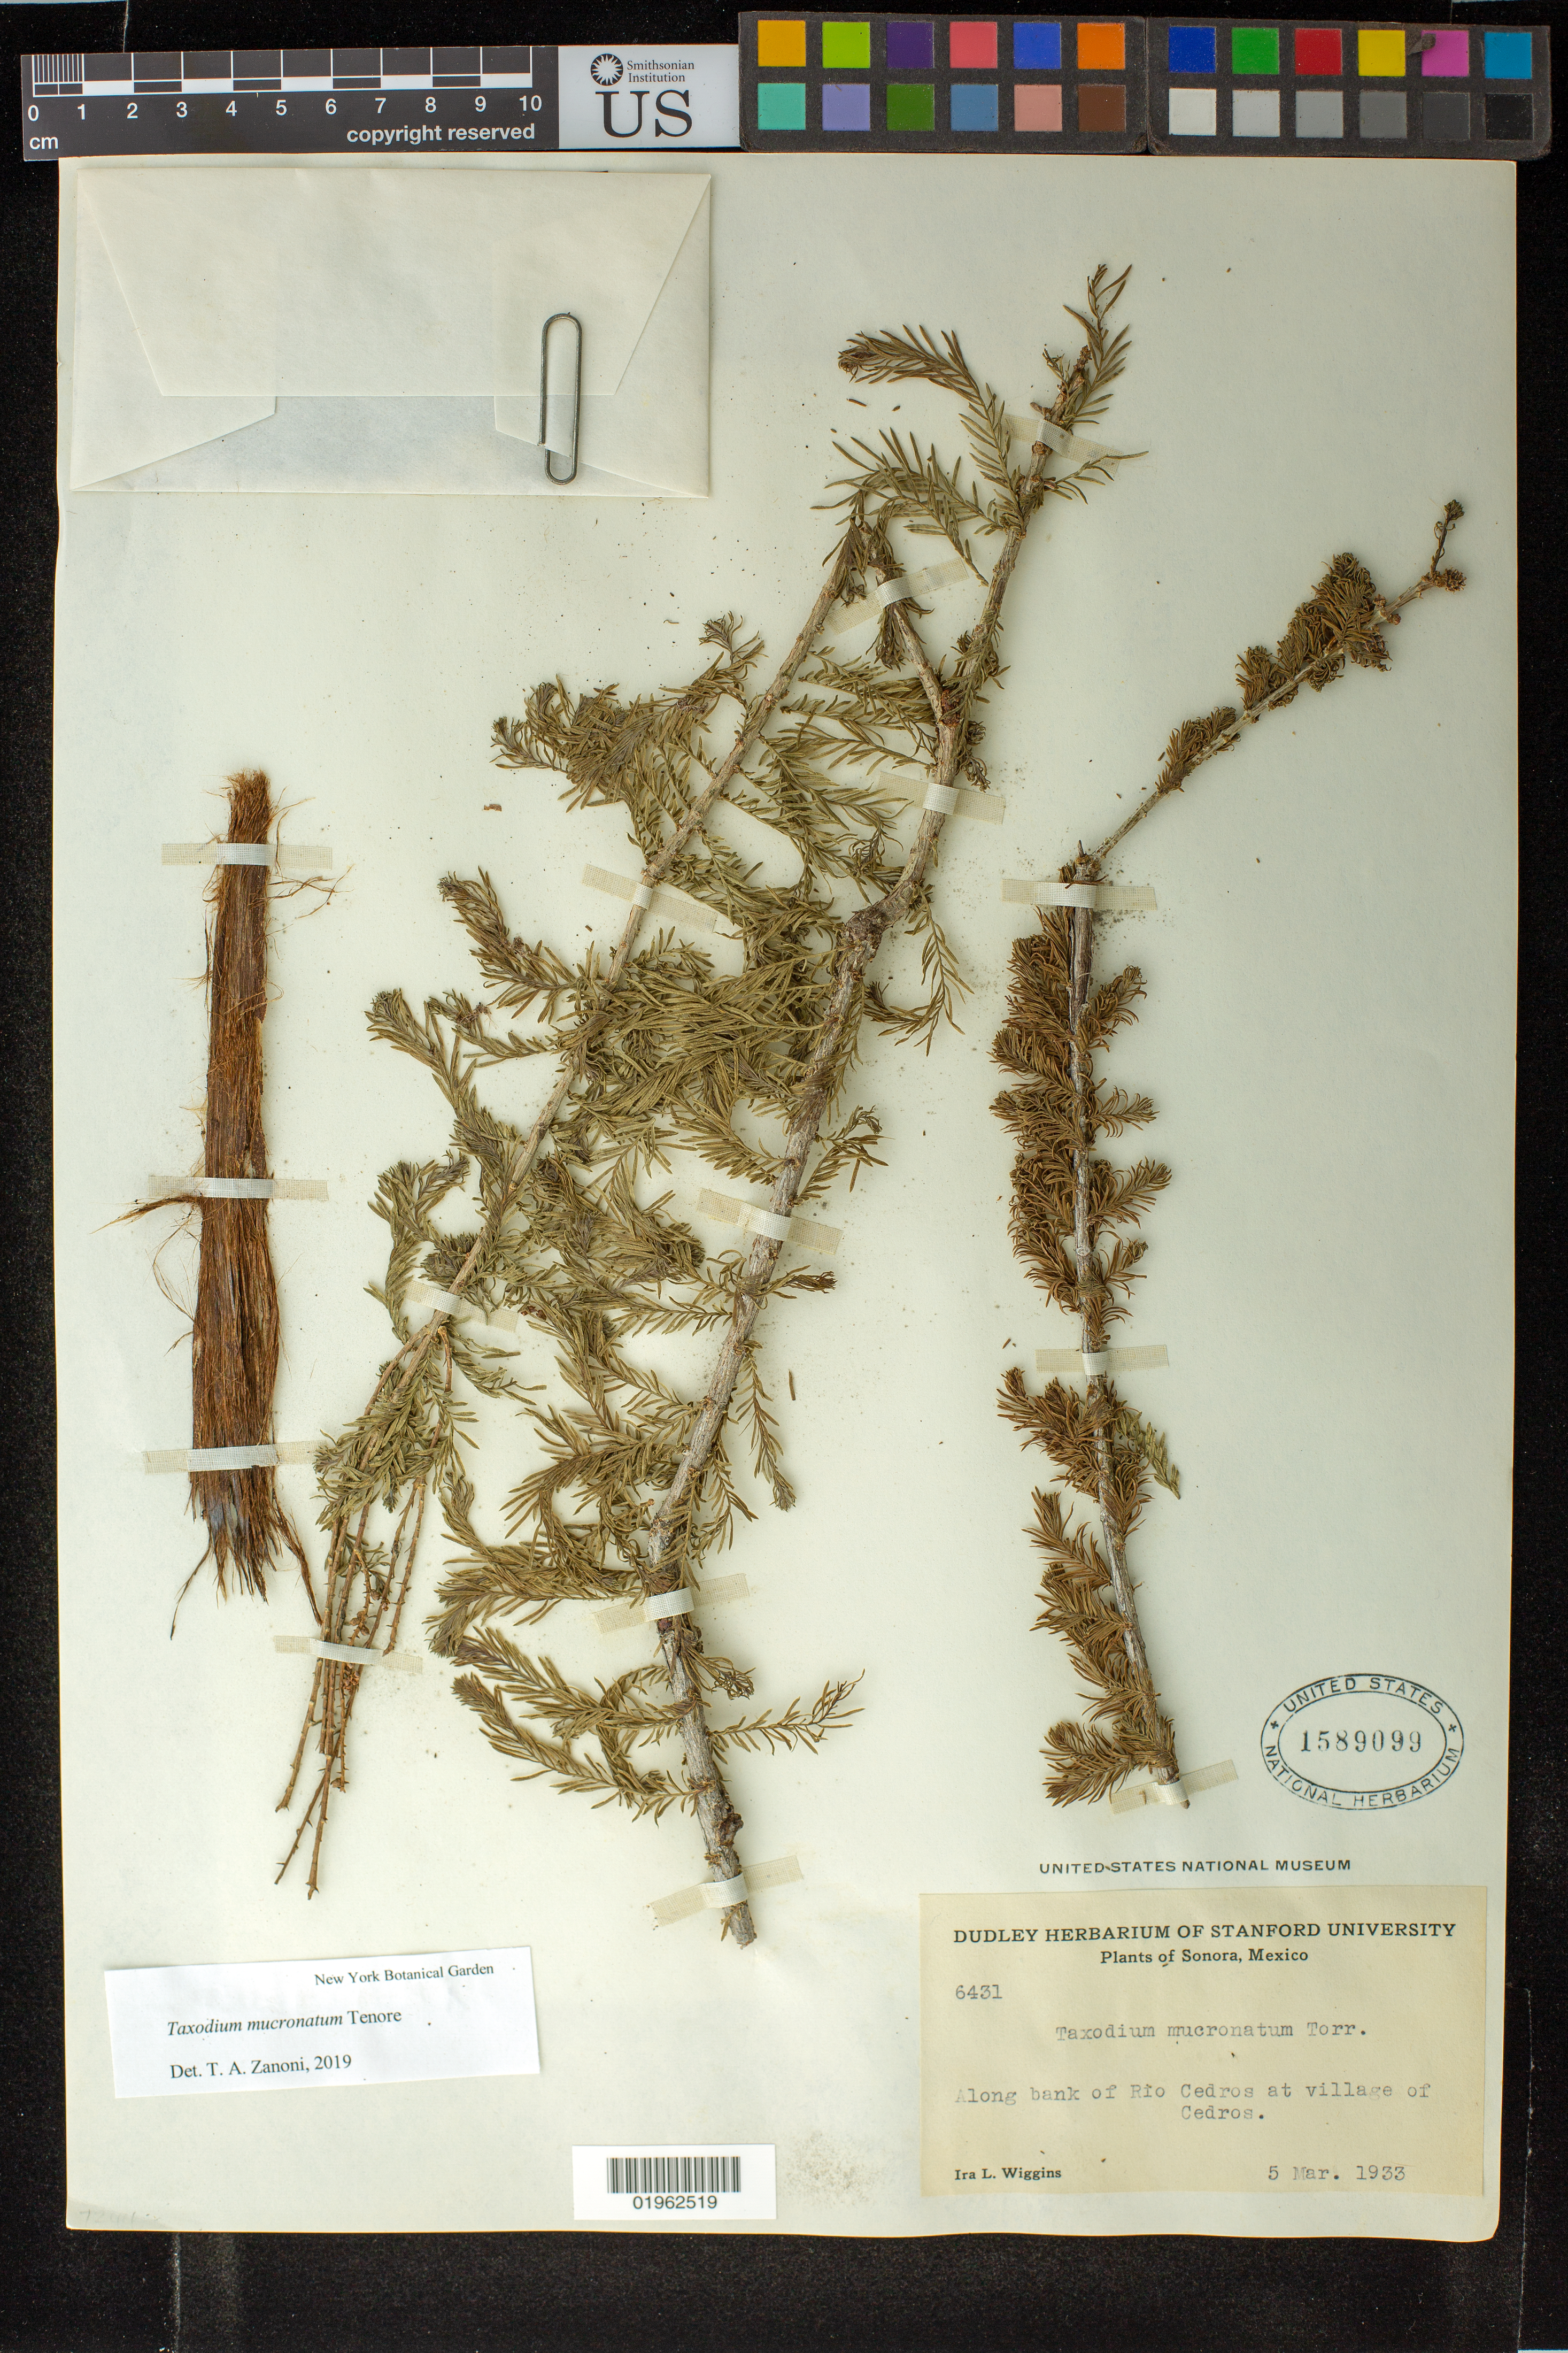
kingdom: Plantae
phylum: Tracheophyta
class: Pinopsida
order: Pinales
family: Cupressaceae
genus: Taxodium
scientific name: Taxodium mucronatum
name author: Ten.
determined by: Zanoni, T. A., (NY), New York Botanical Garden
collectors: I. L. Wiggins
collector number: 6431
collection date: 1933-03-05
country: Mexico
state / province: Sonora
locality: Along bank of Rio Cedros at village of Cedros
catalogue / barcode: US 1589099